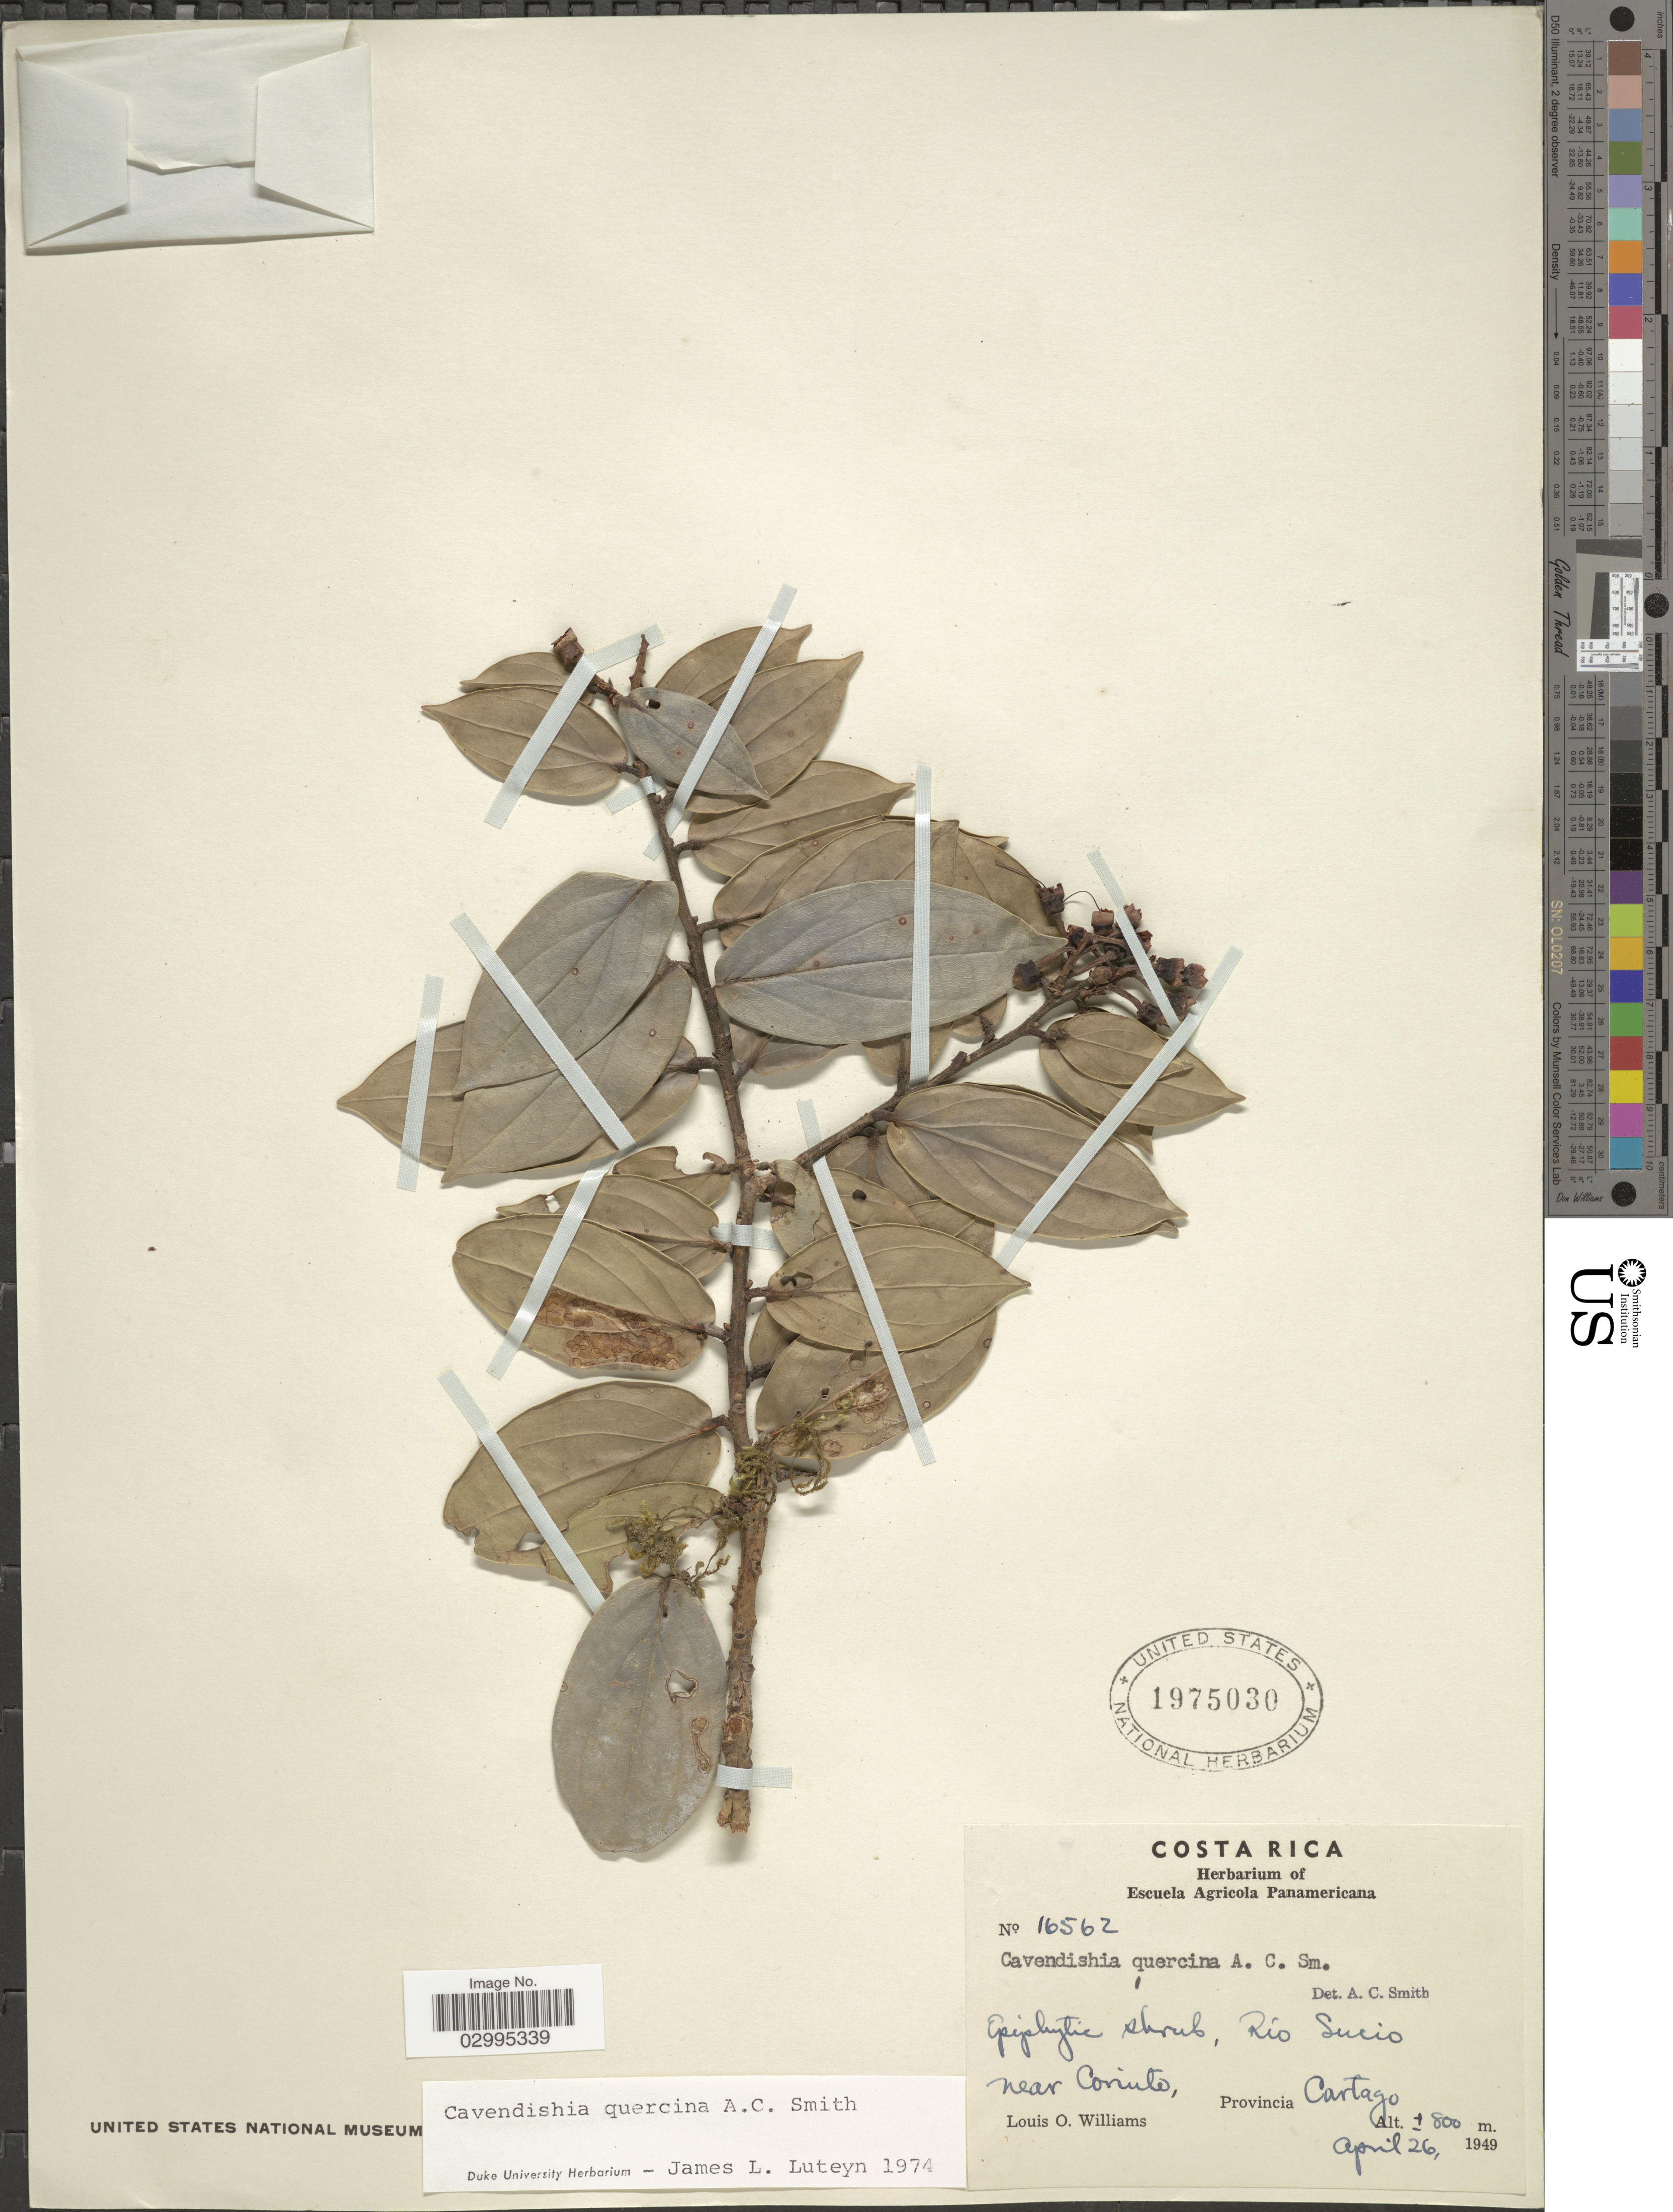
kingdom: Plantae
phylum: Tracheophyta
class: Magnoliopsida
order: Ericales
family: Ericaceae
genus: Cavendishia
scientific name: Cavendishia quercina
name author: A.C. Sm.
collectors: L. O. Williams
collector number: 16562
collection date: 1949-04-26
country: Costa Rica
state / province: Cartago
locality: Rio Sucio. Near Corinto.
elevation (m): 800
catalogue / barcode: US 1975030